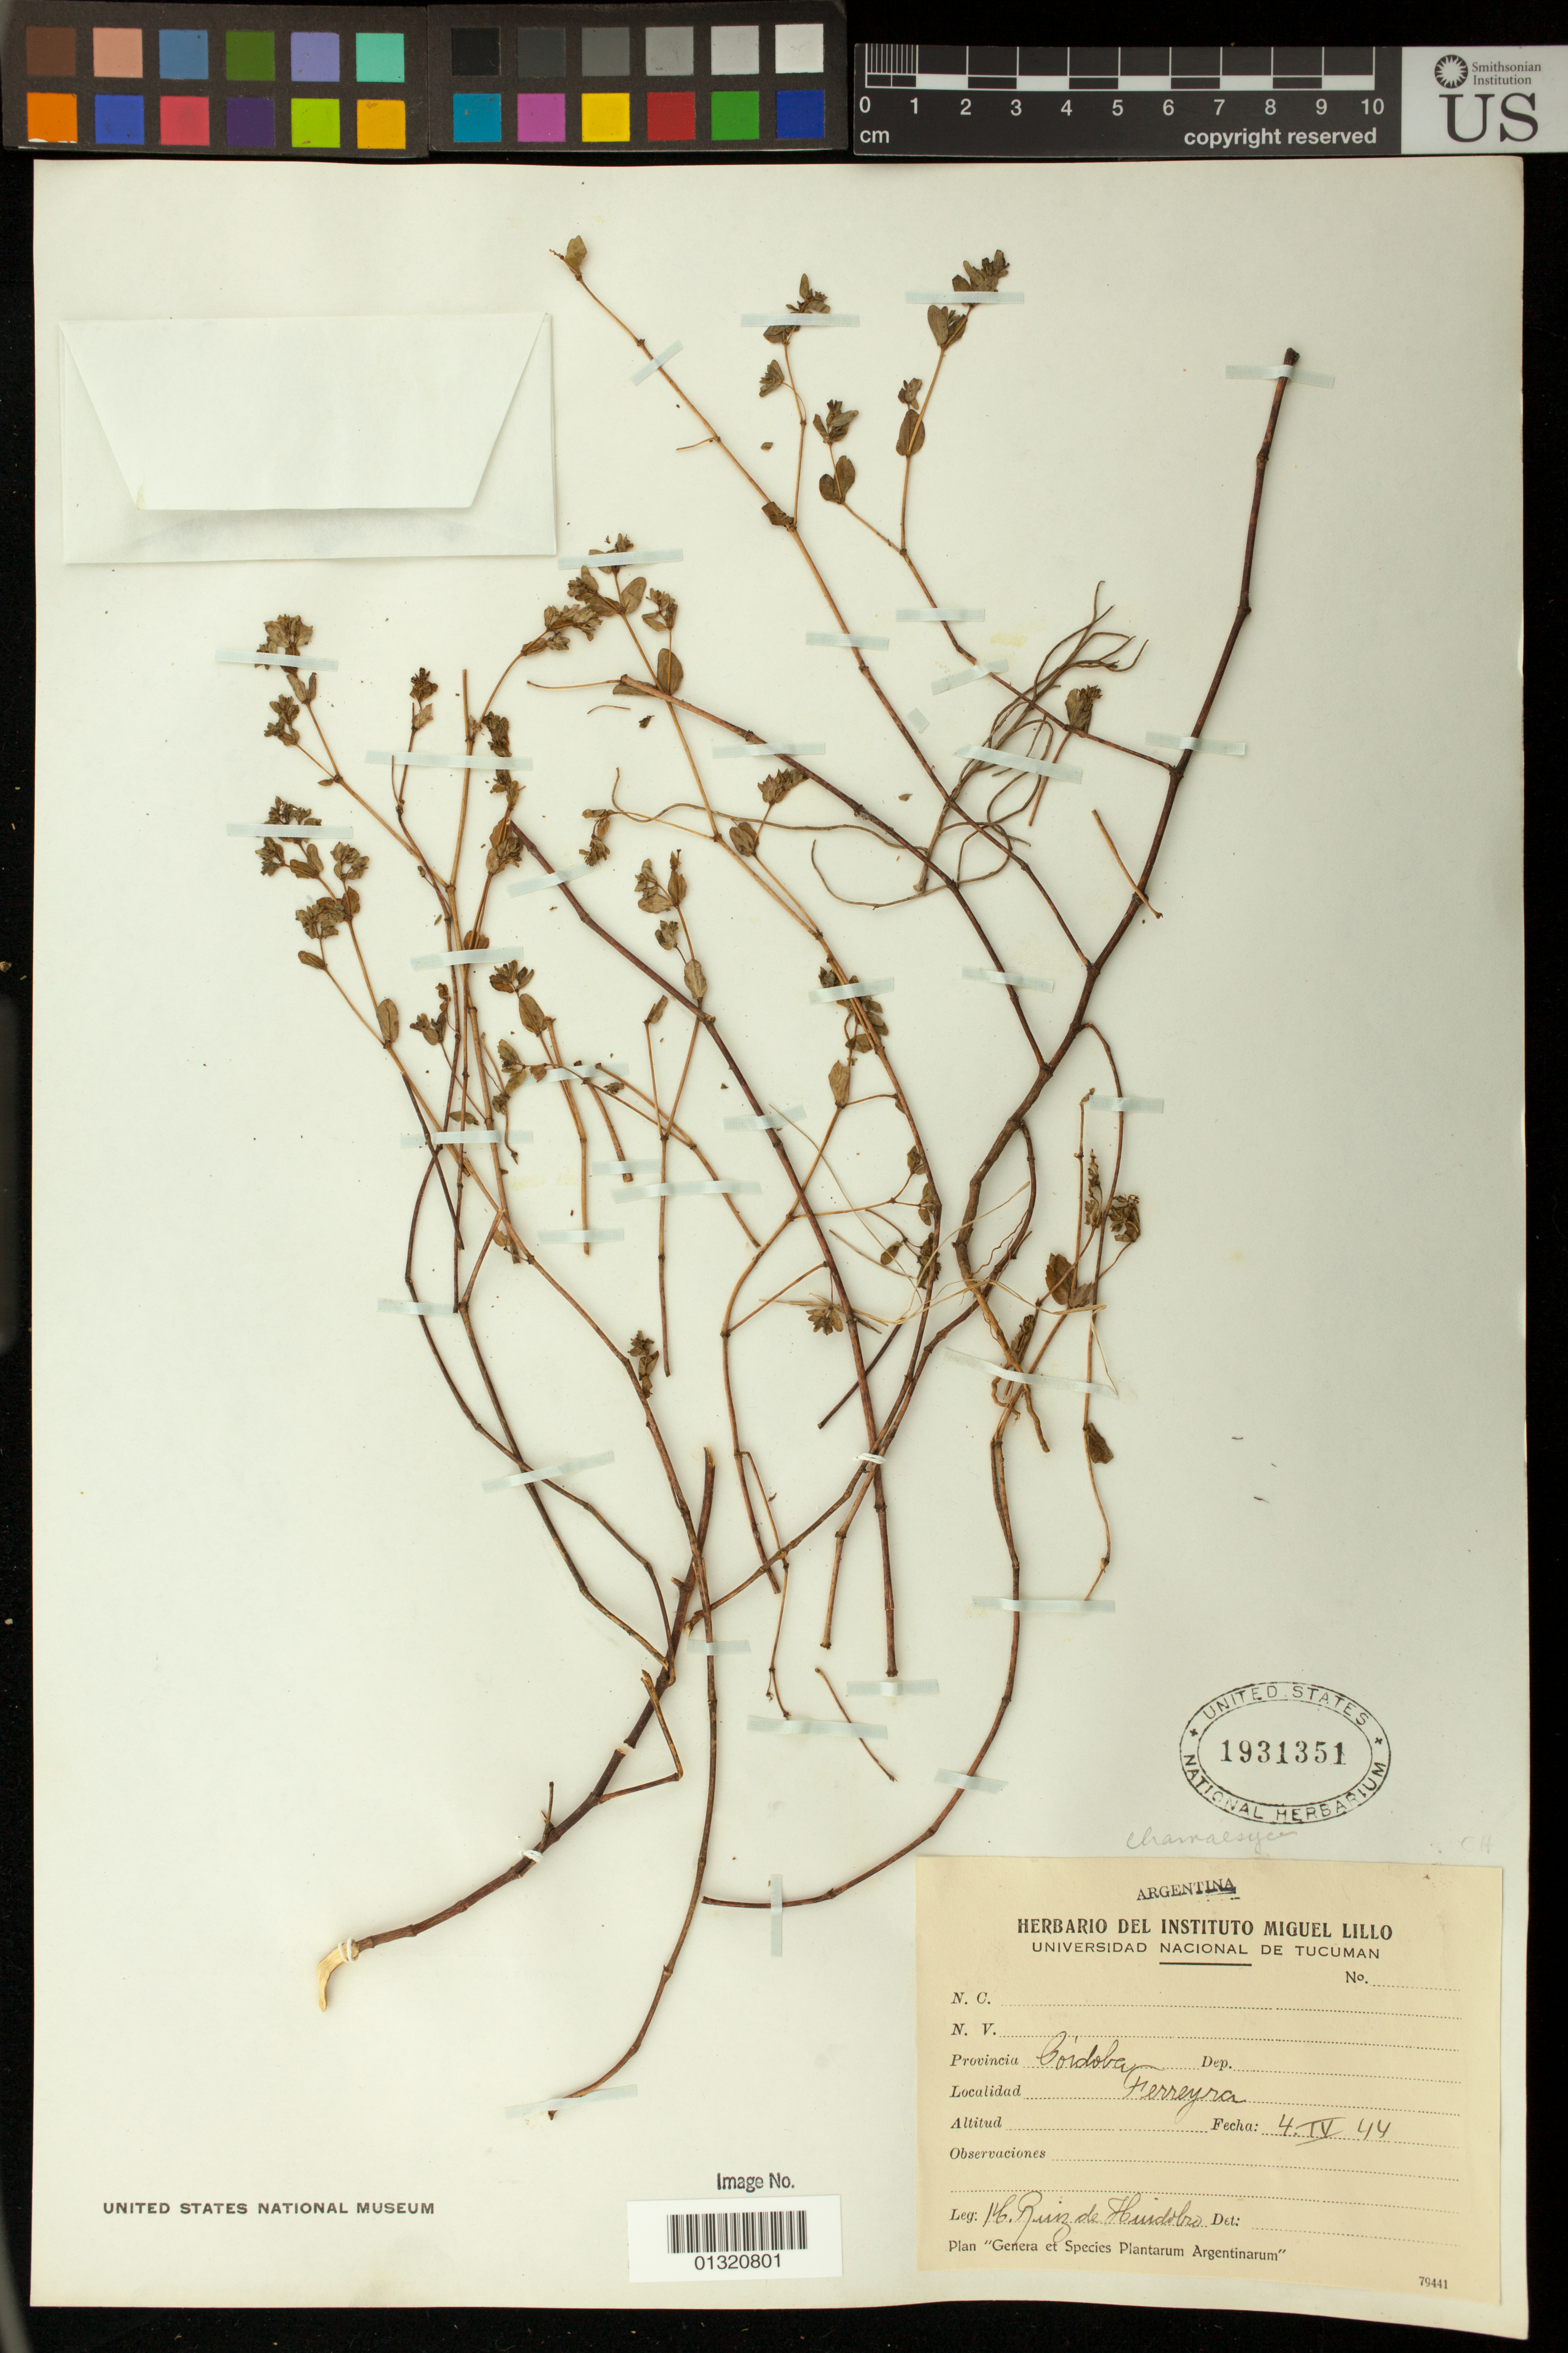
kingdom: Plantae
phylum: Tracheophyta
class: Magnoliopsida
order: Malpighiales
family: Euphorbiaceae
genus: Euphorbia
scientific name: Euphorbia sp.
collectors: J. Huidobro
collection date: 1944-04-04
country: Argentina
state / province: Cordoba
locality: Ferreyra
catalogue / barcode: US 1931351